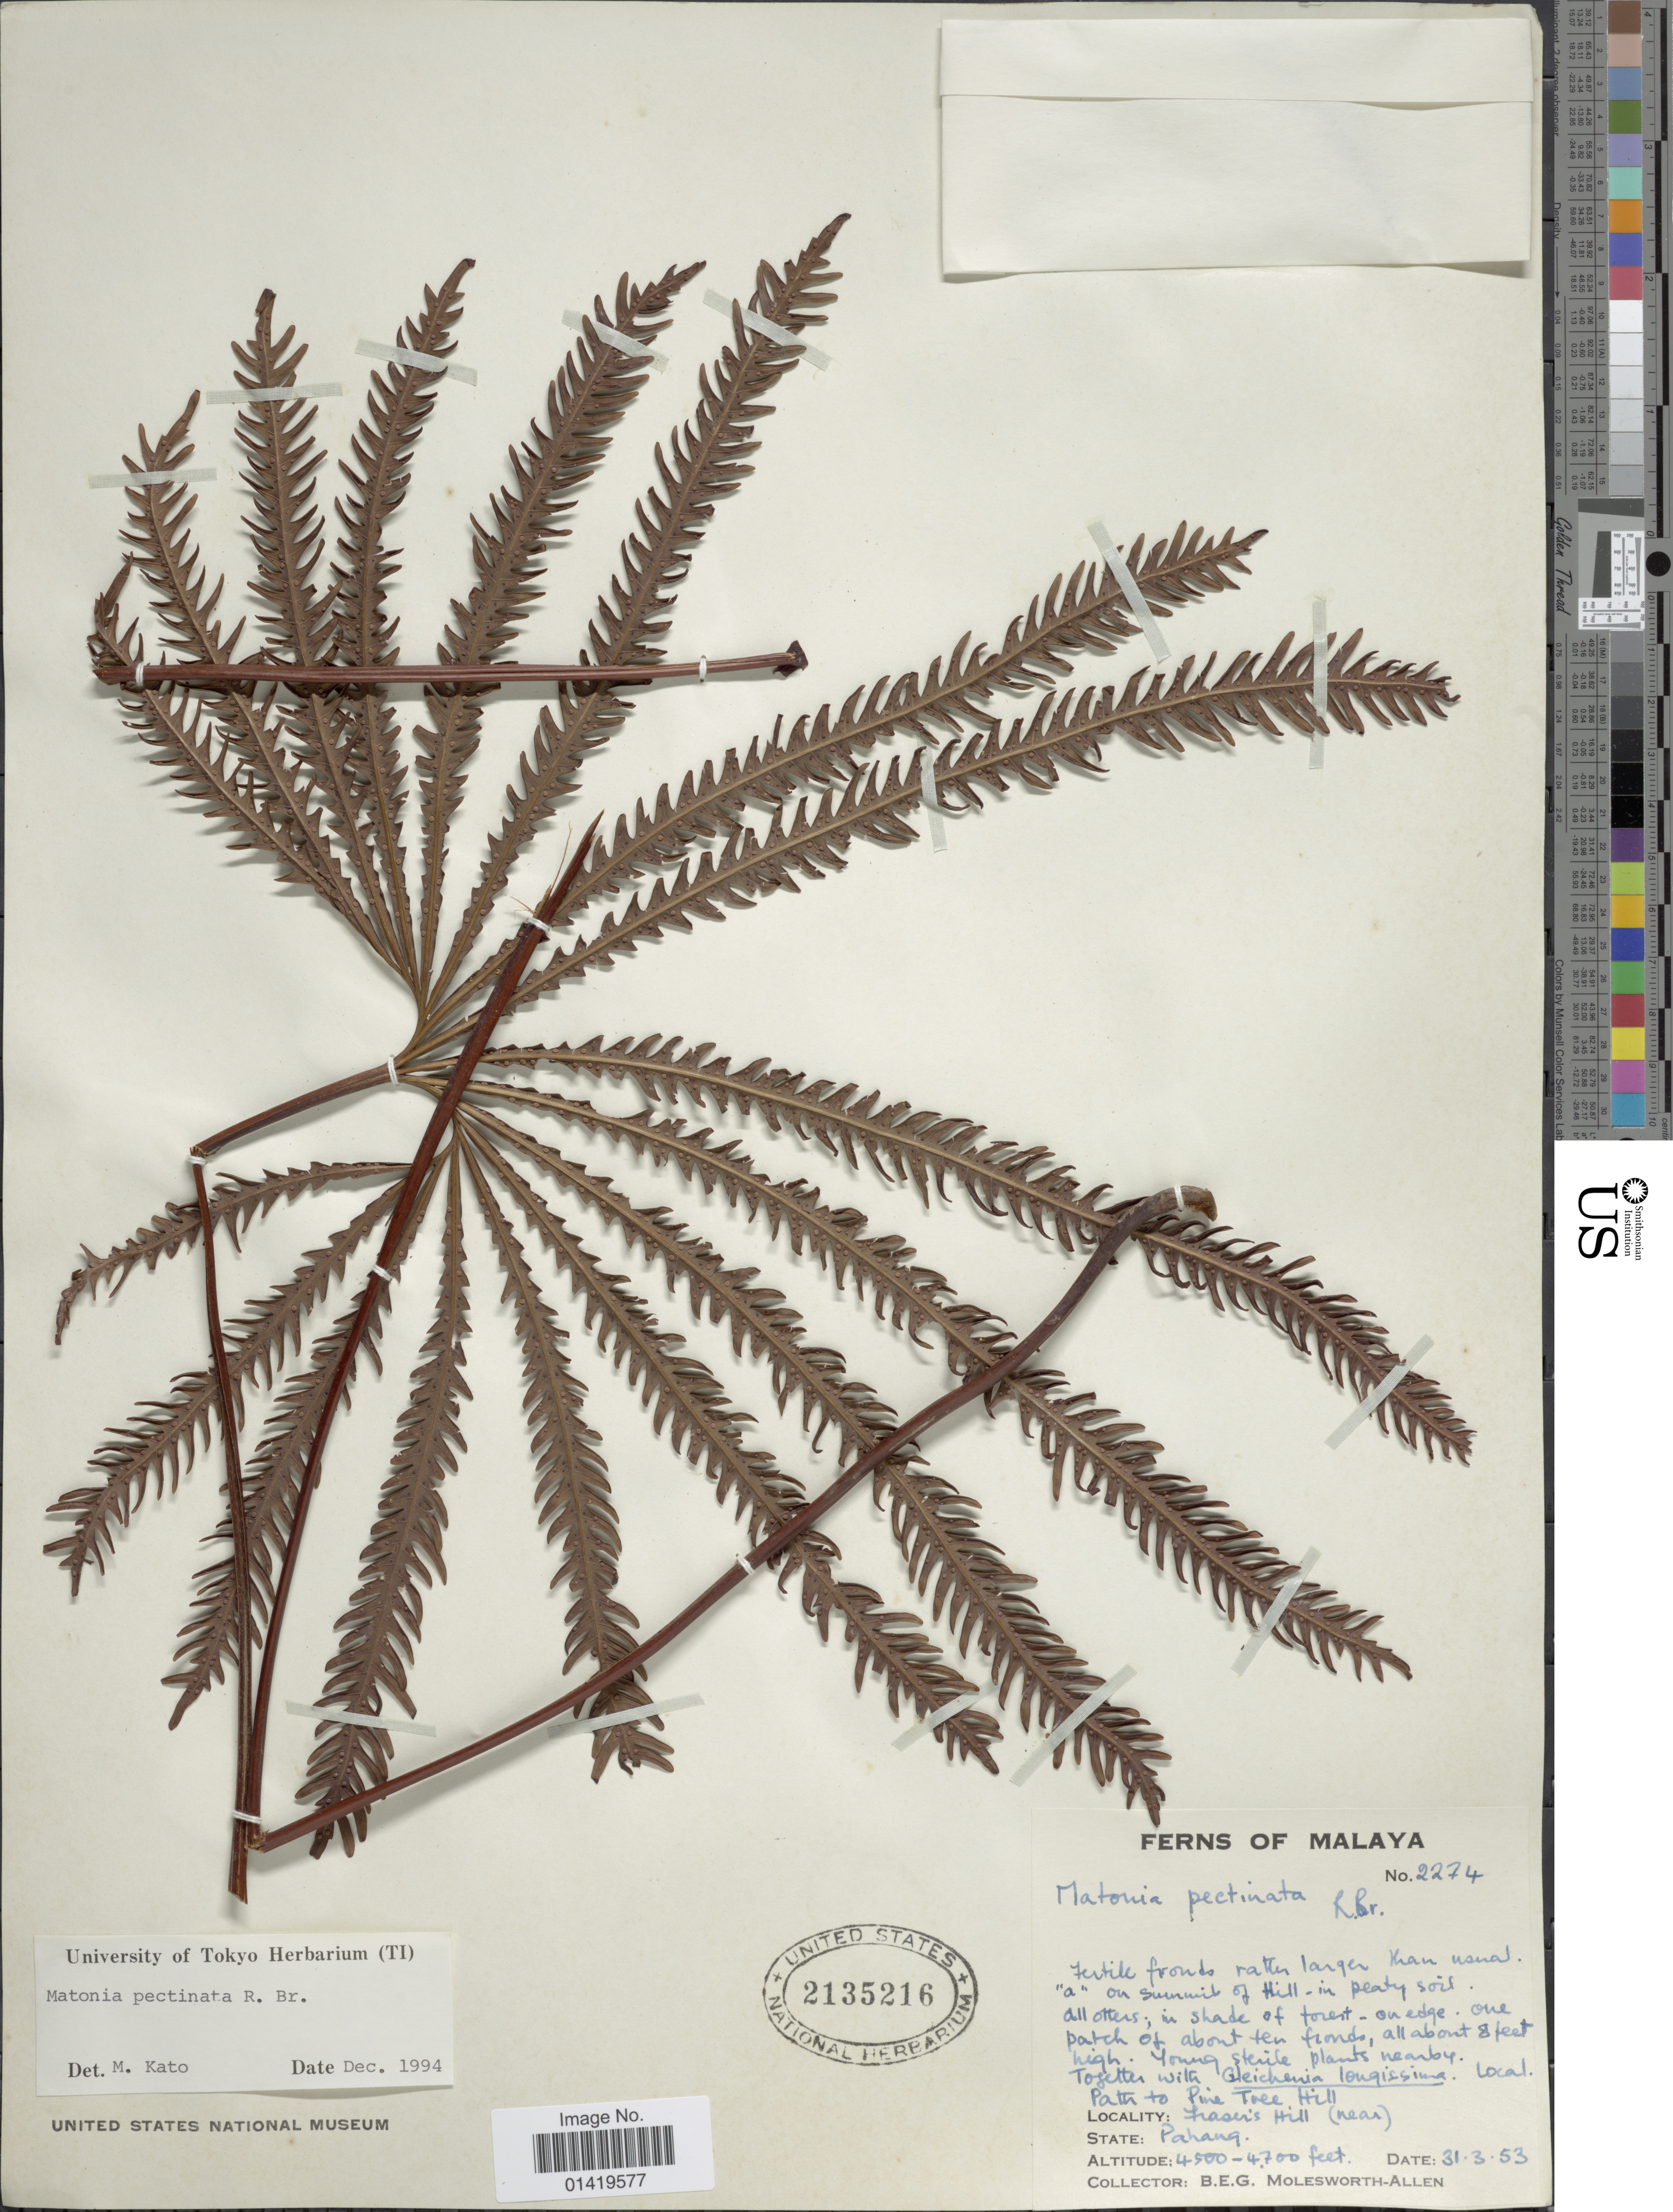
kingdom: Plantae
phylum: Tracheophyta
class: Polypodiopsida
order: Gleicheniales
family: Matoniaceae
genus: Matonia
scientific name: Matonia pectinata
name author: R. Br.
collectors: B. E. G. Molesworth-Allen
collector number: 2274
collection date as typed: Transcribed d/m/y: 31/3/53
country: Malaysia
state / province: Pahang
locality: Path to Pine Tree Hill. Fraser's Hill (near) Pahang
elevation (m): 1372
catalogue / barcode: US 2135216